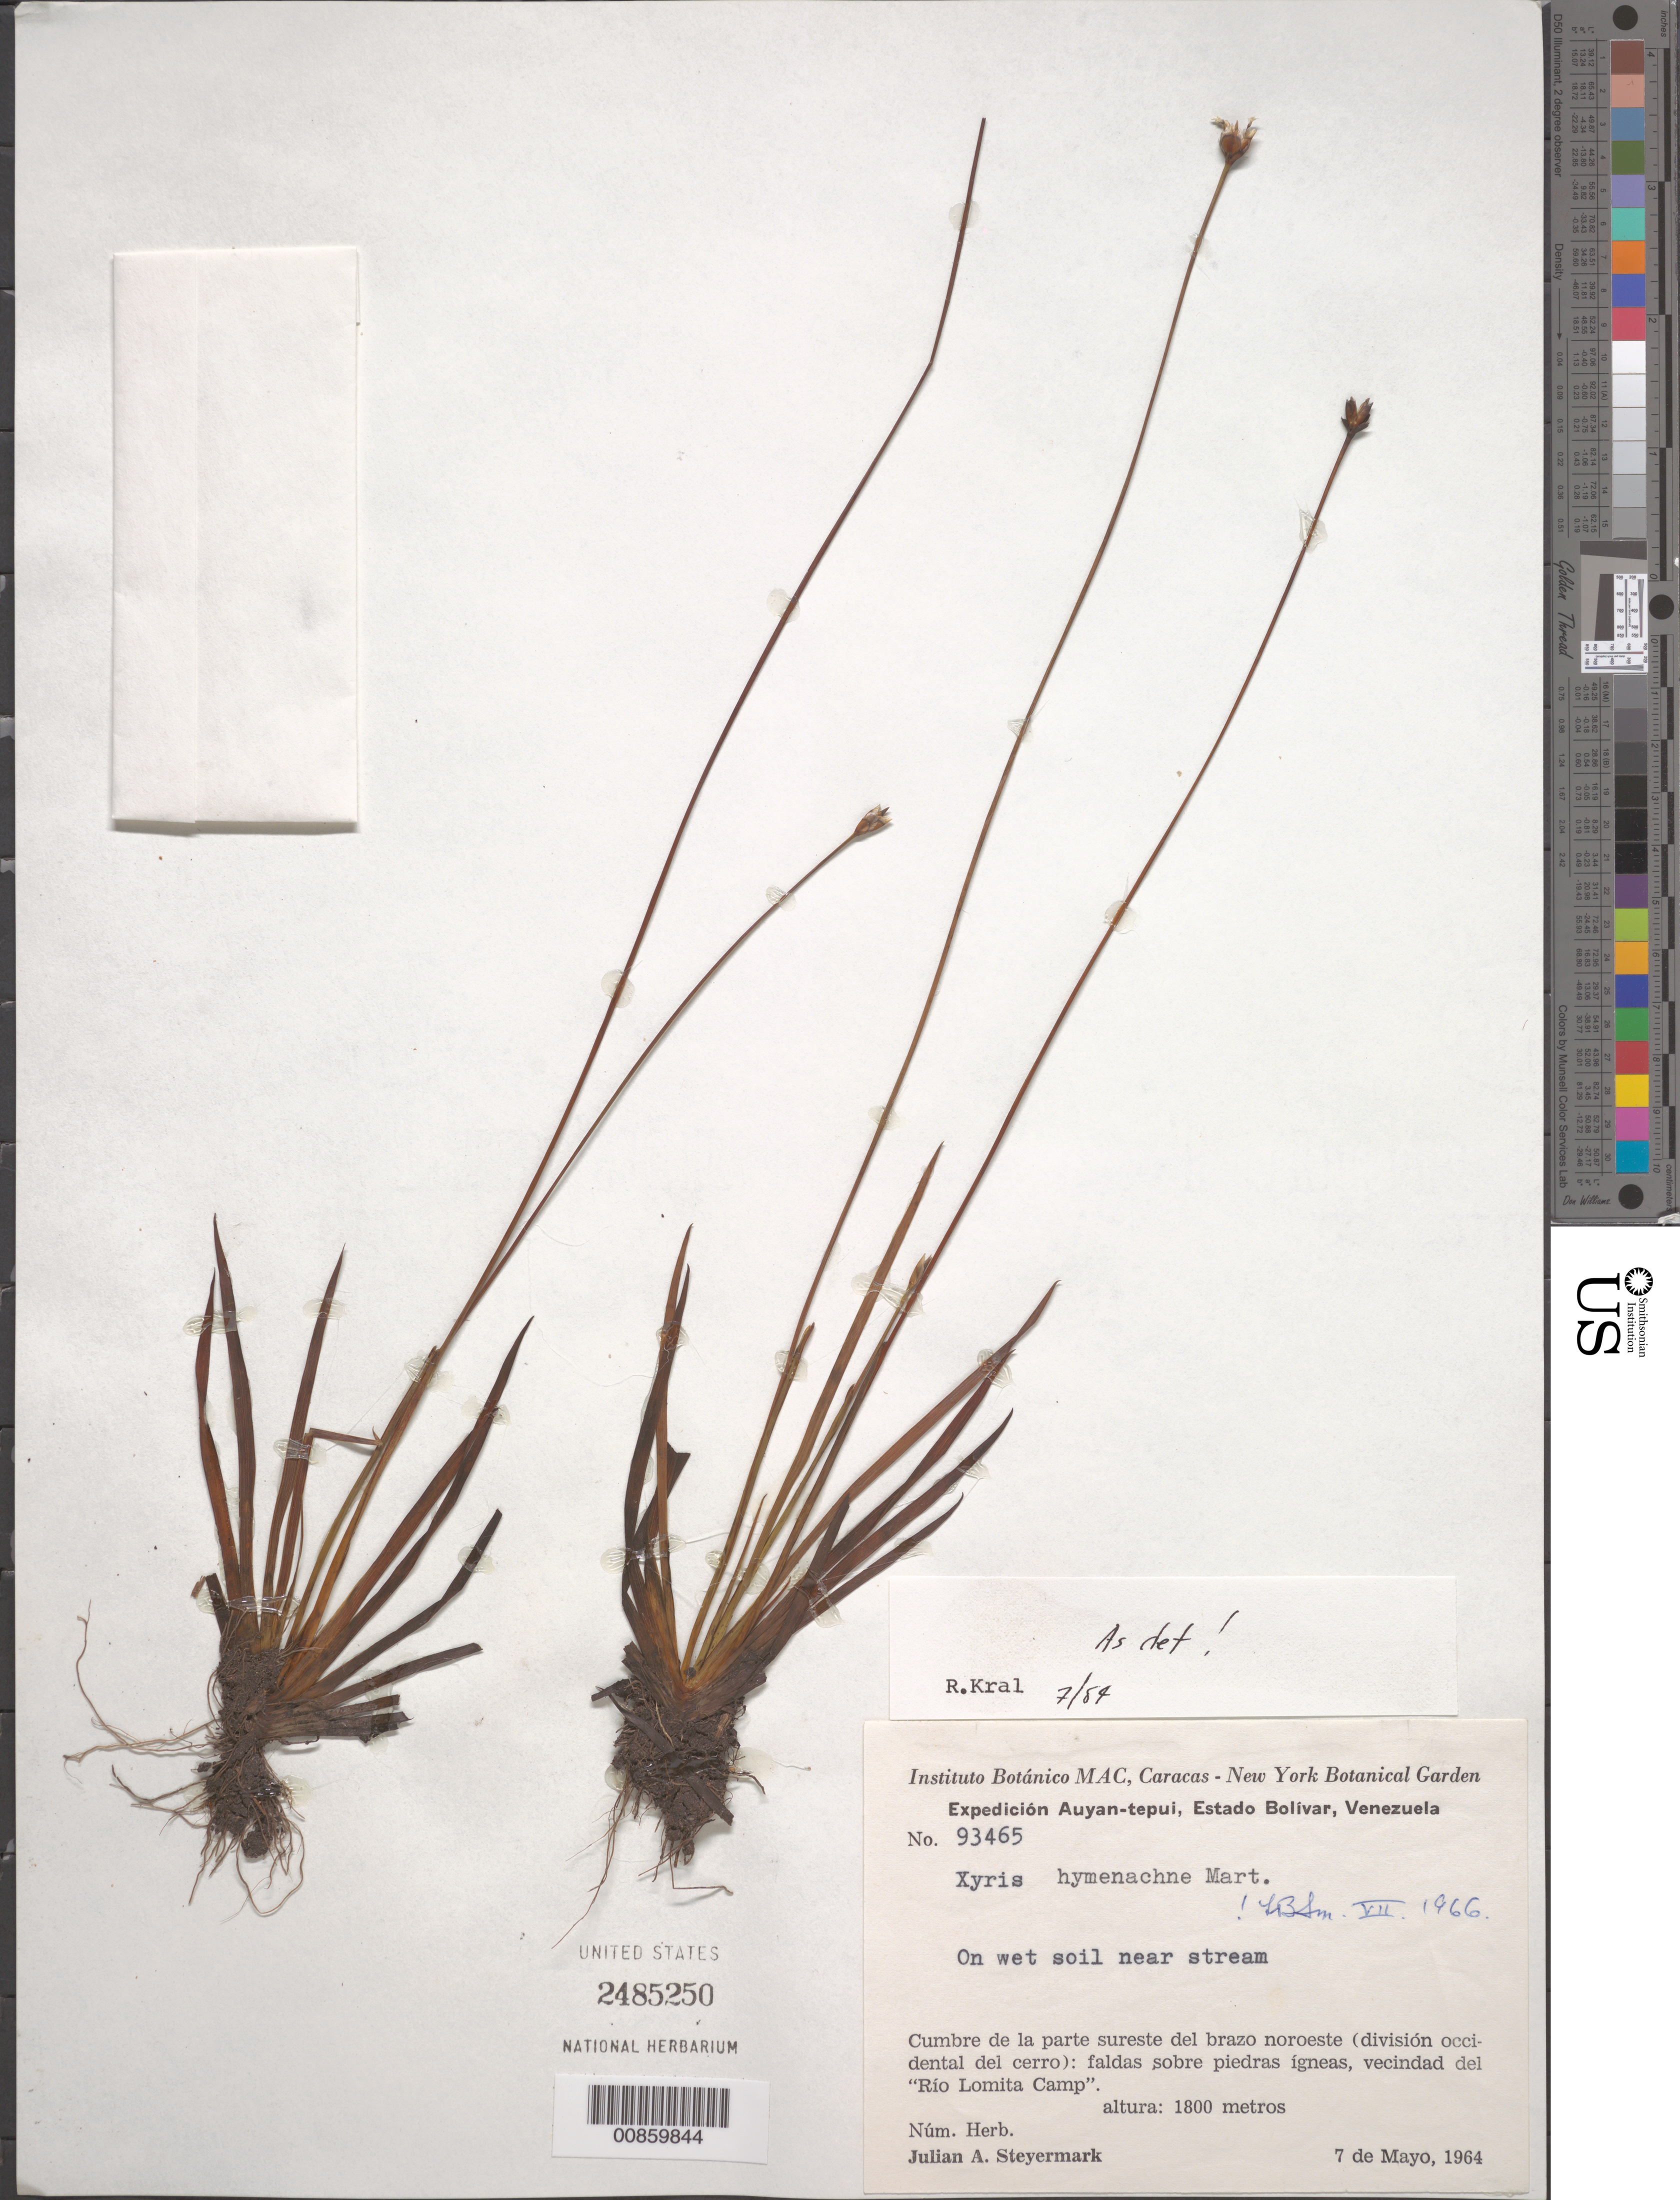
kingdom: Plantae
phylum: Tracheophyta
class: Liliopsida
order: Poales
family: Xyridaceae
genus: Xyris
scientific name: Xyris hymenachne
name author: Mart.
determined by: Kral, Robert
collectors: J. Steyermark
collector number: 93465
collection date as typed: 7-May-64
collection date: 1964-05-07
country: Venezuela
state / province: Bolívar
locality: Auyan-tepuí; cumbre de la parte sureste del brazo noroeste (división occidental del cerro); vecindad del "Río Lomita Camp".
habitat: Wet soil near stream; faldas sobre piedras ígneas.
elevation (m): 1800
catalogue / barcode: US 2485250